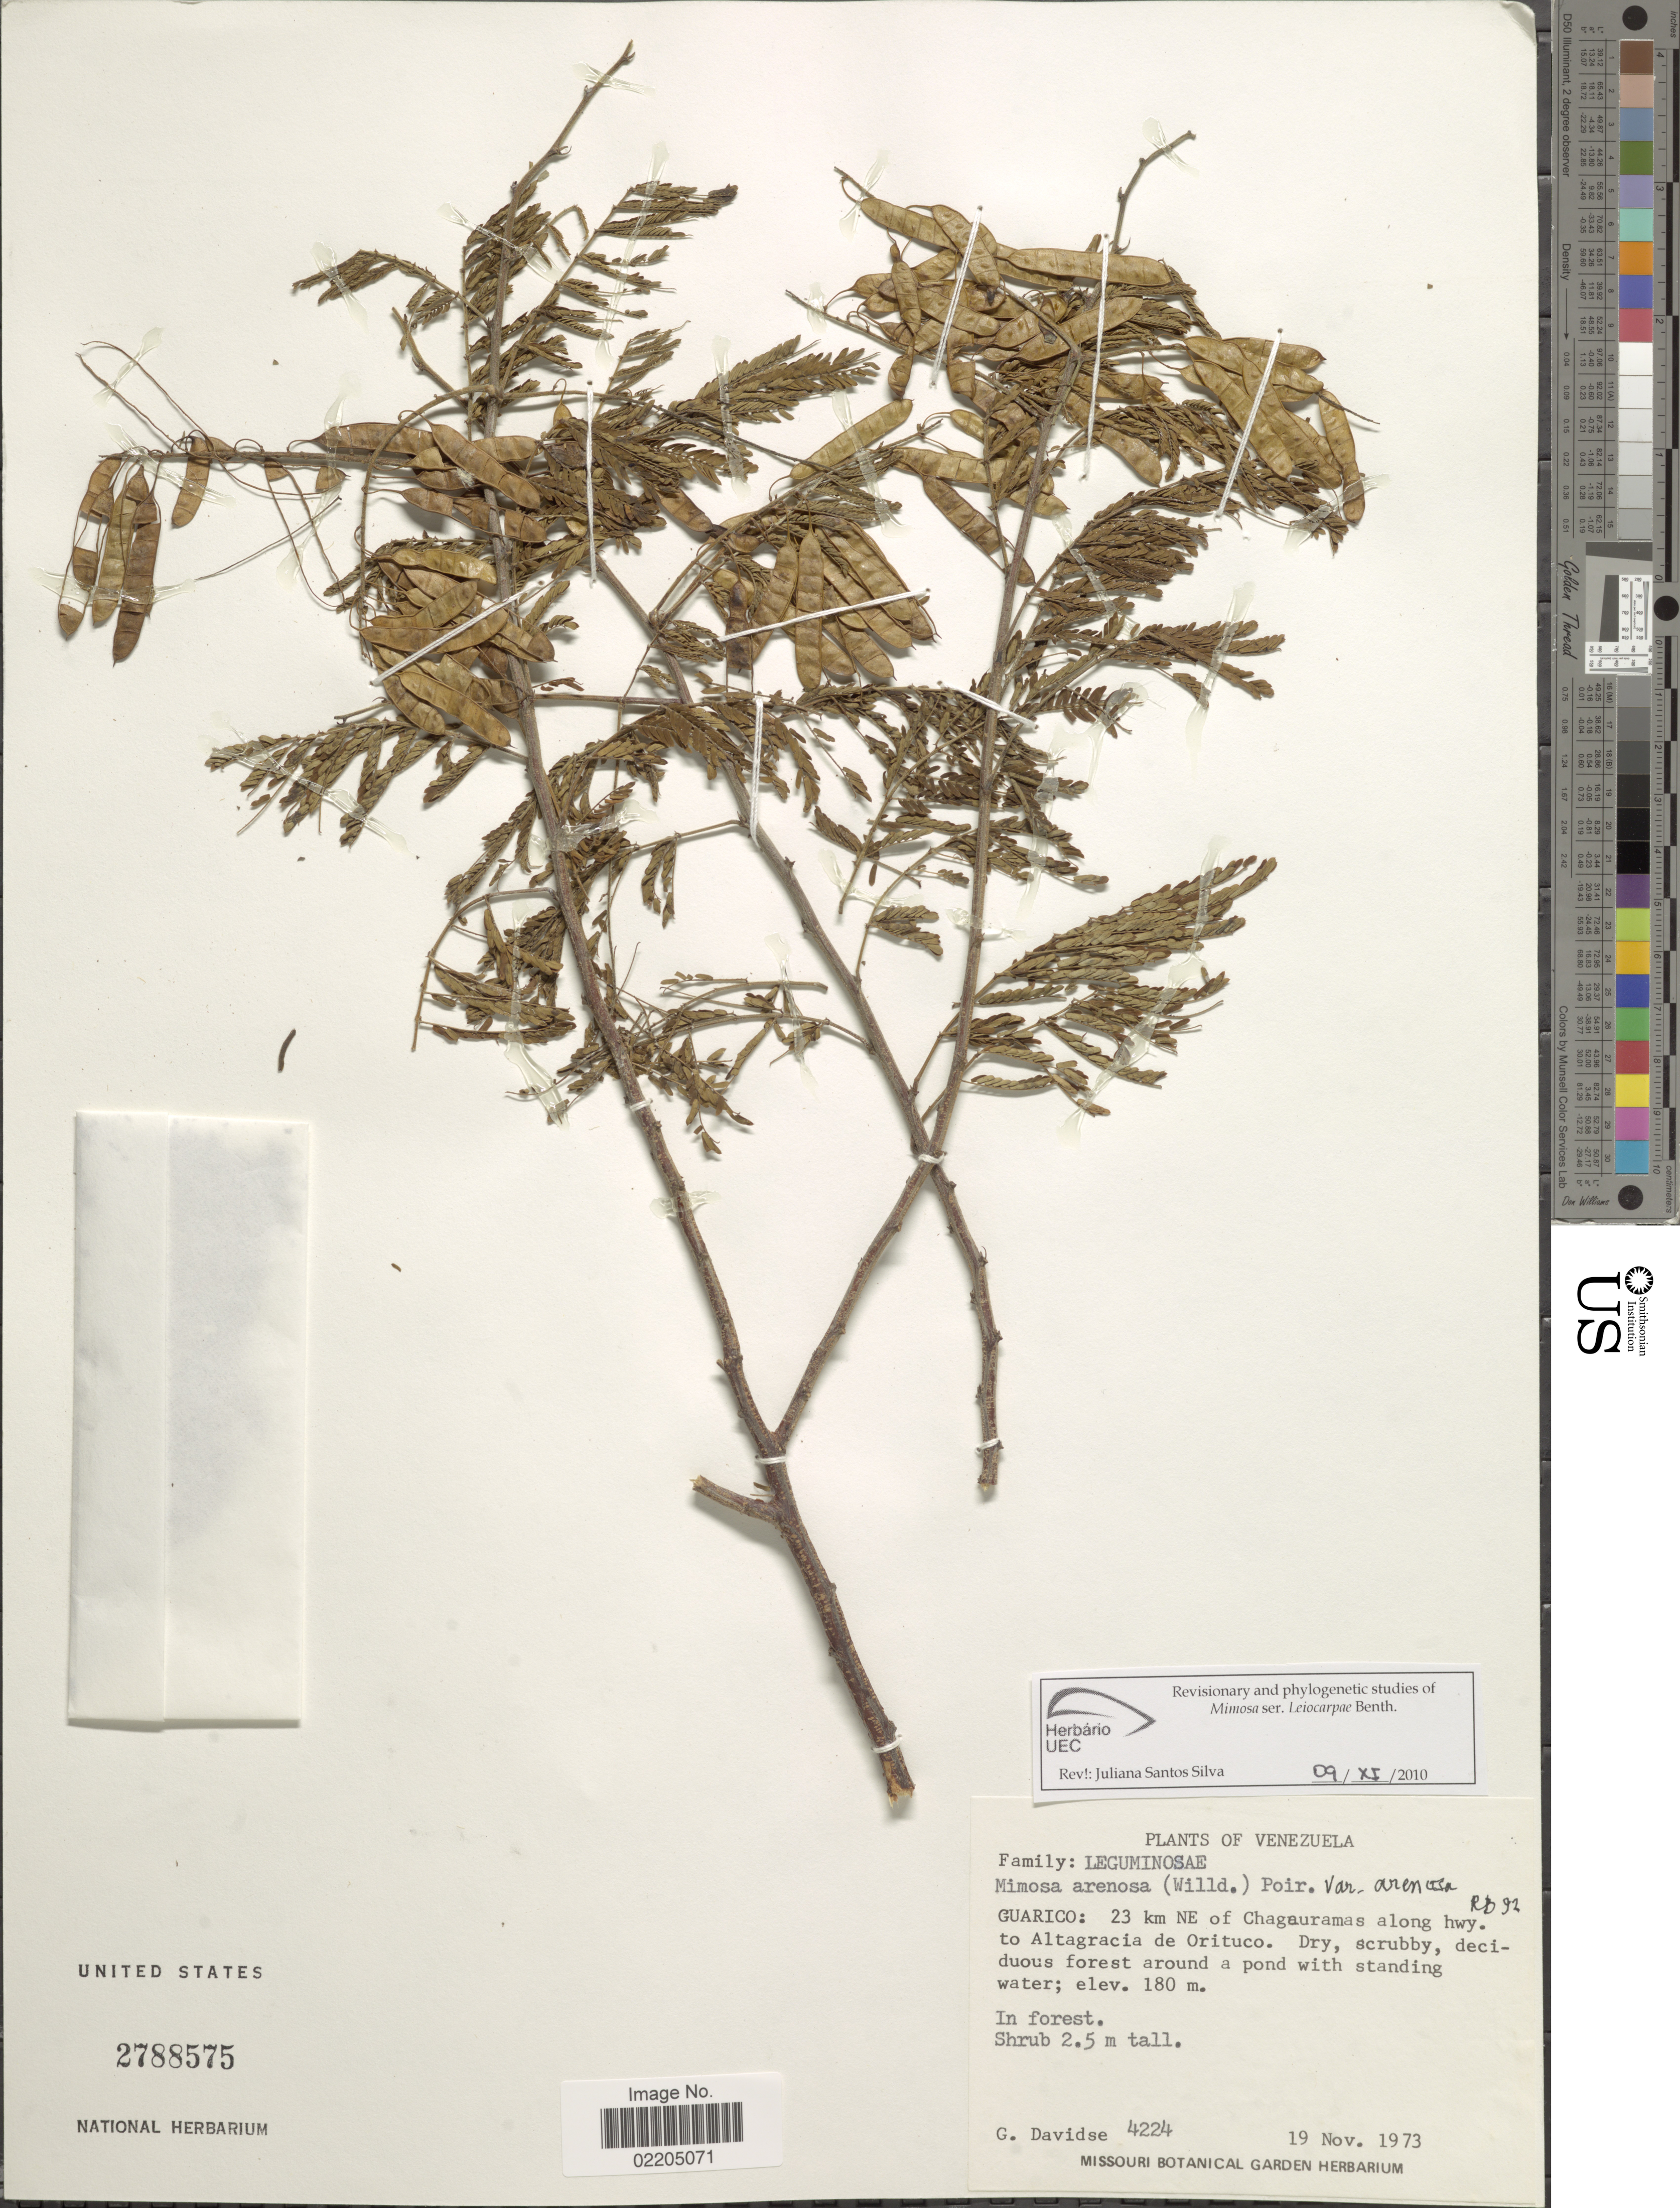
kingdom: Plantae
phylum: Tracheophyta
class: Magnoliopsida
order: Fabales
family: Fabaceae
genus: Mimosa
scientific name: Mimosa arenosa var. arenosa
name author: (Willd.) Poir.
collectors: D. Davidse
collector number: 4224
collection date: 1973-11-19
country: Venezuela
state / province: Guárico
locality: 23 km NE of Chagauramas, along hwy. to Altagracia de Orituco.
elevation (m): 180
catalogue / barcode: US 2788575